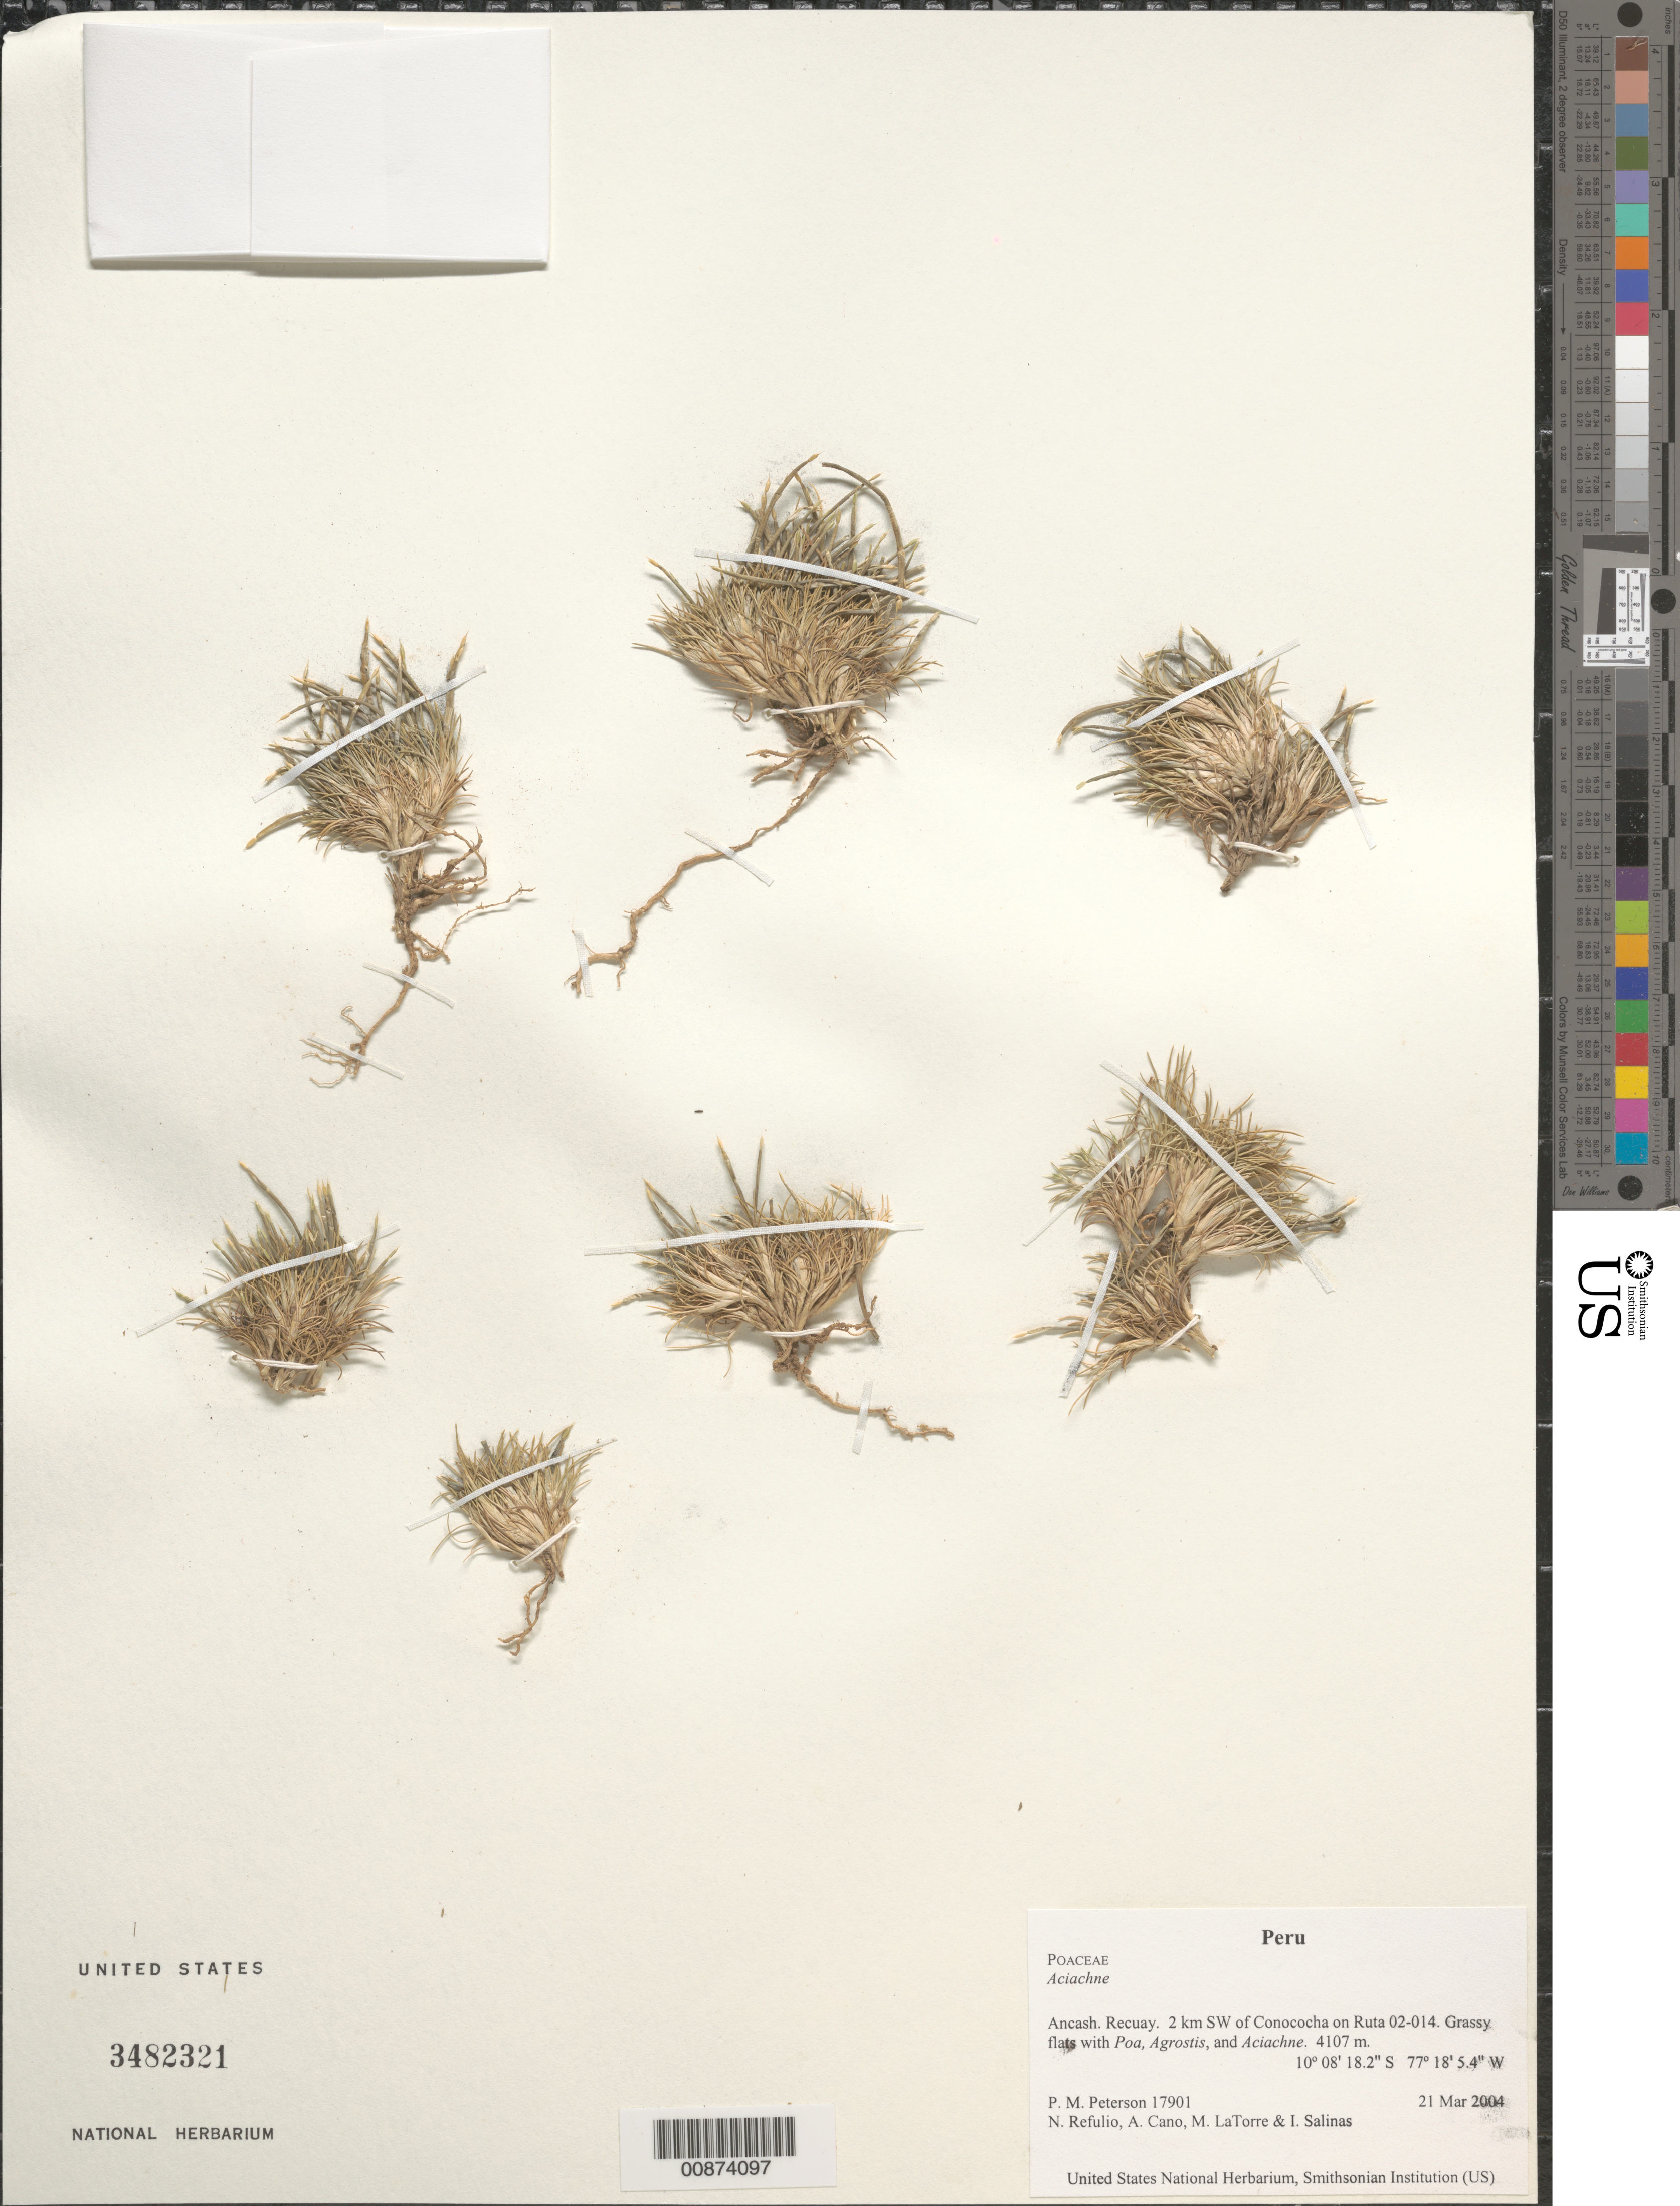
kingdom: Plantae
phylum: Tracheophyta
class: Liliopsida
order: Poales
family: Poaceae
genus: Aciachne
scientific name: Aciachne sp.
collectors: P. M. Peterson, N. Refulio-Rodríguez, A. Cano, M. Torre & I. Salinas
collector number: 17901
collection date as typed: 21 Mar 2004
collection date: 2004-03-21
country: Peru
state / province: Ancash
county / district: Recuay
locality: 2 km SW of Conococha on Ruta 02-014. Grassy flats with Poa, Agrostis, and Aciachne.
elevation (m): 4107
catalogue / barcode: US 3482321